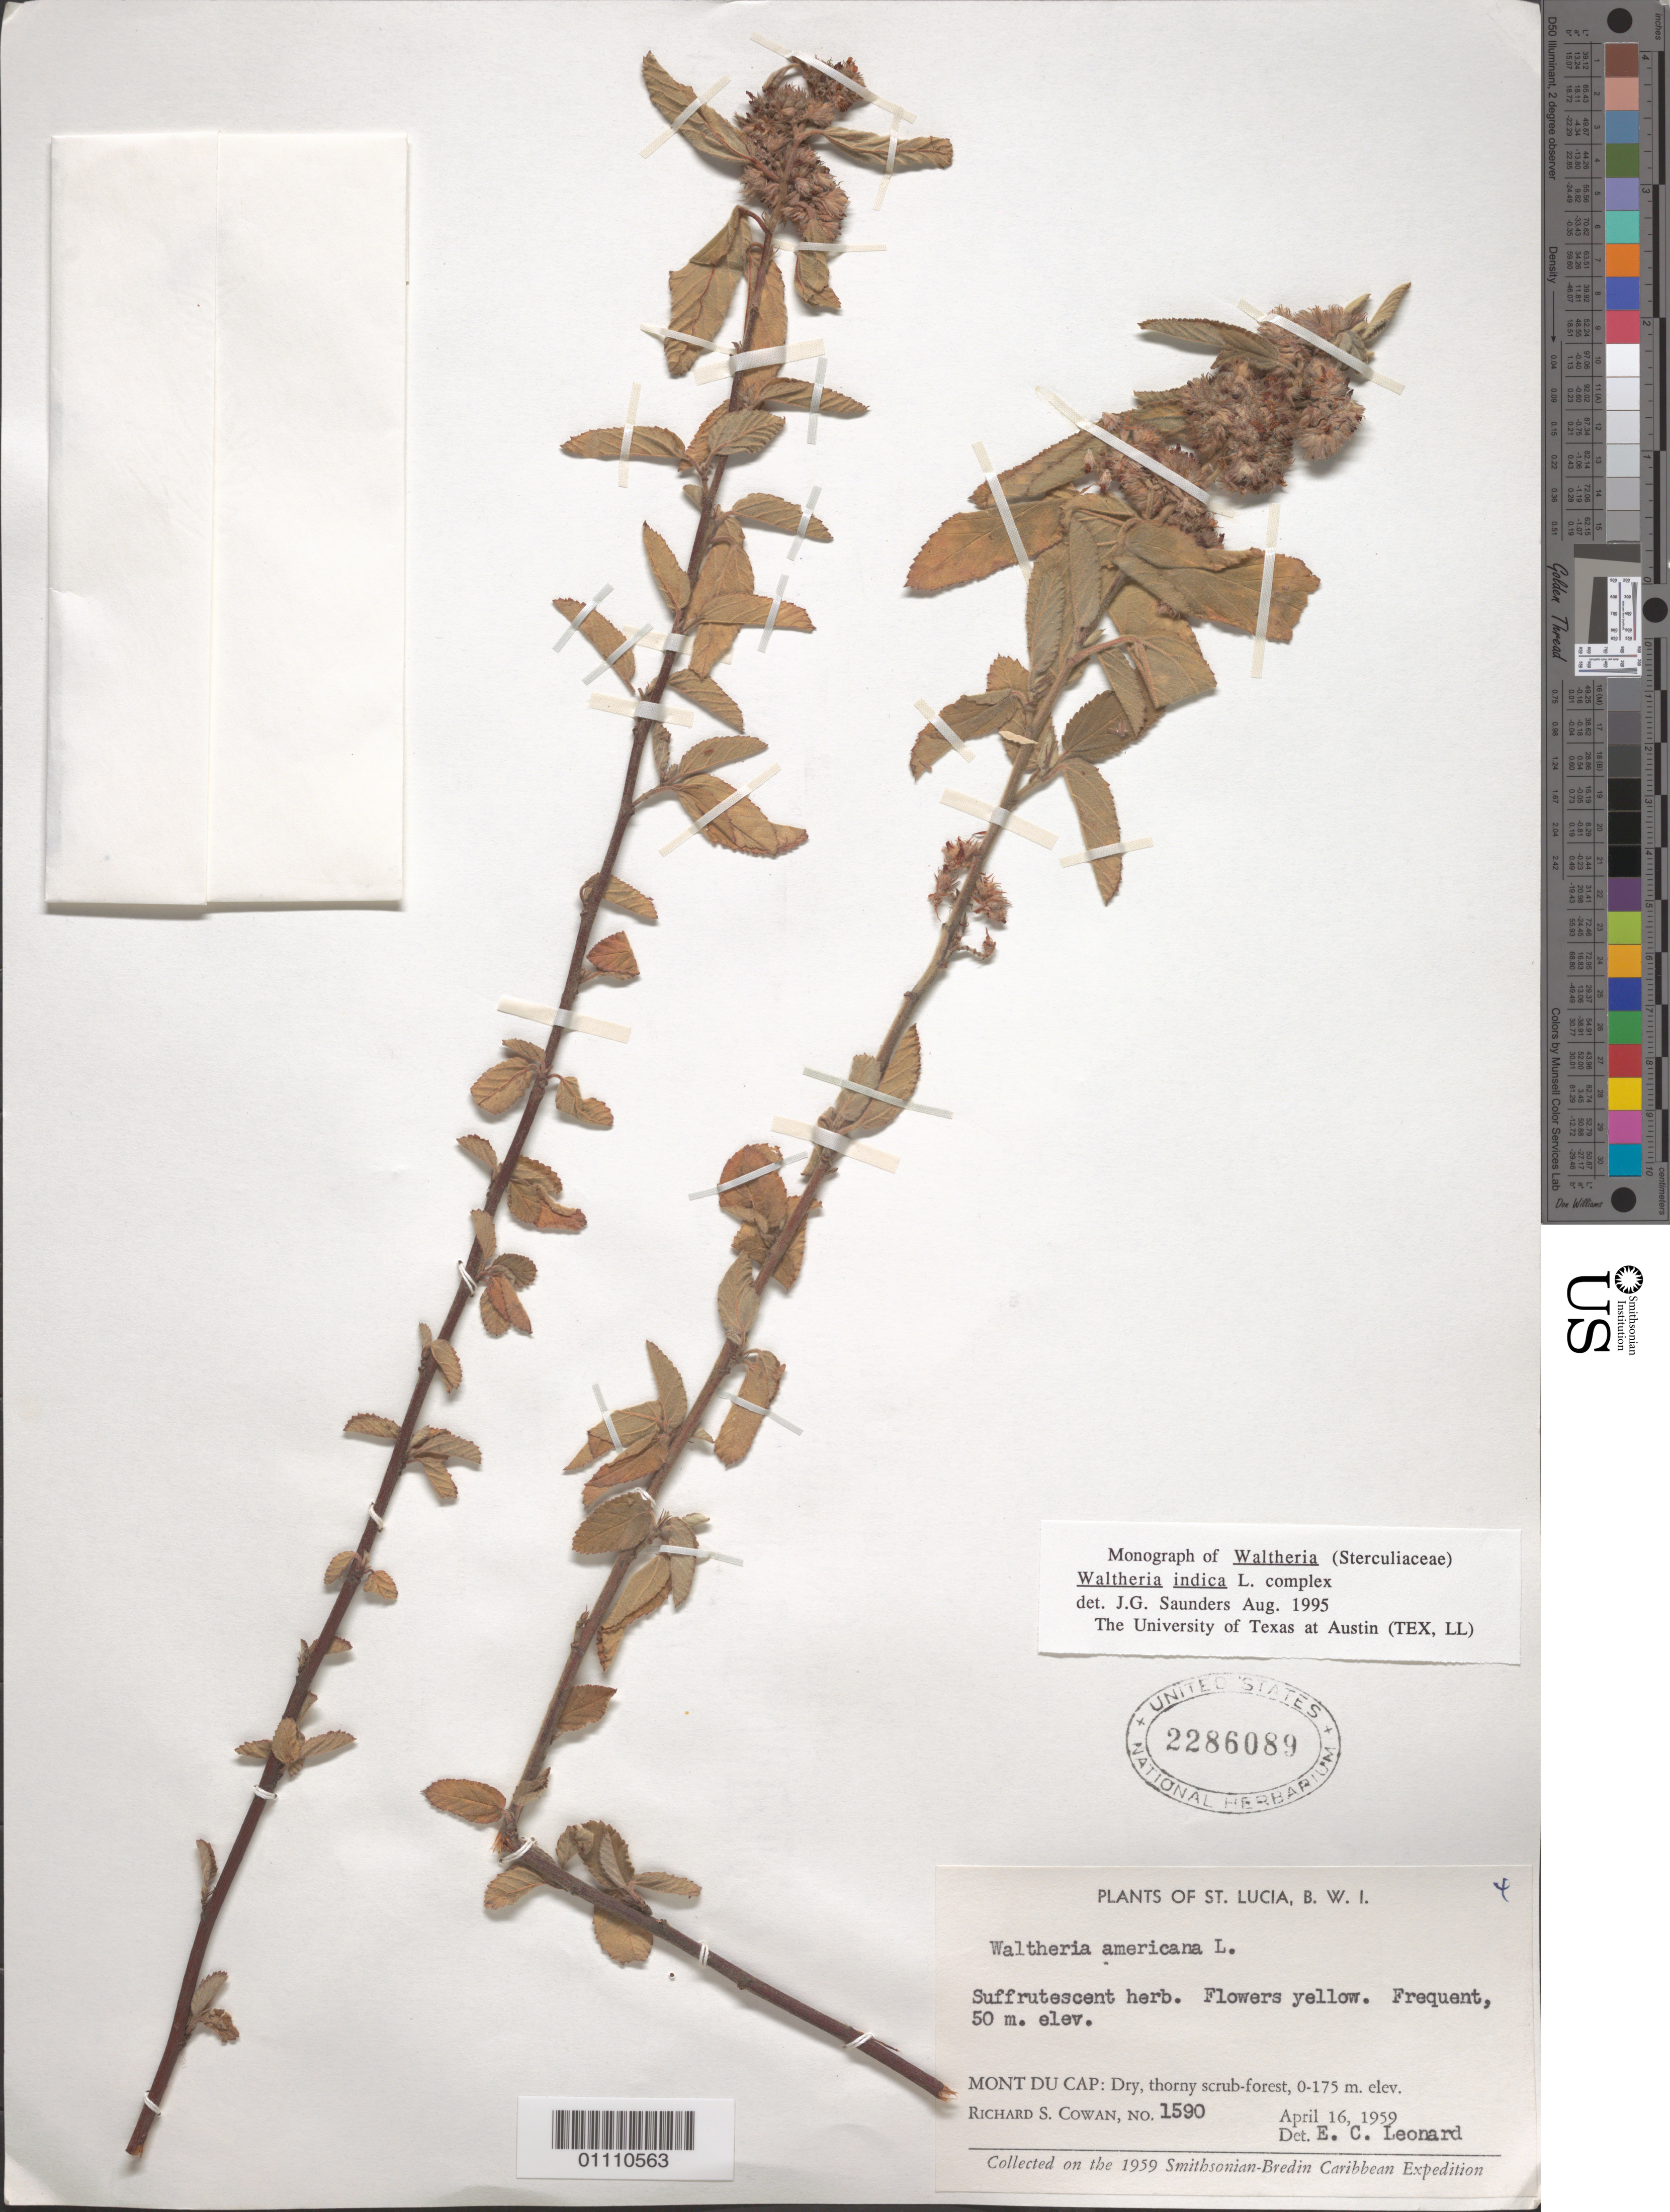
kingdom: Plantae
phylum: Tracheophyta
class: Magnoliopsida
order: Malvales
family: Malvaceae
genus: Waltheria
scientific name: Waltheria indica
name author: L.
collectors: R. S. Cowan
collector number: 1590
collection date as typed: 16 Apr 1959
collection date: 1959-04-16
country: St. Lucia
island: St. Lucia I.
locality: Mont Du Cap: Dry, thorny scrub-forest 0-175m elev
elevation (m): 50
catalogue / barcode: US 2286089